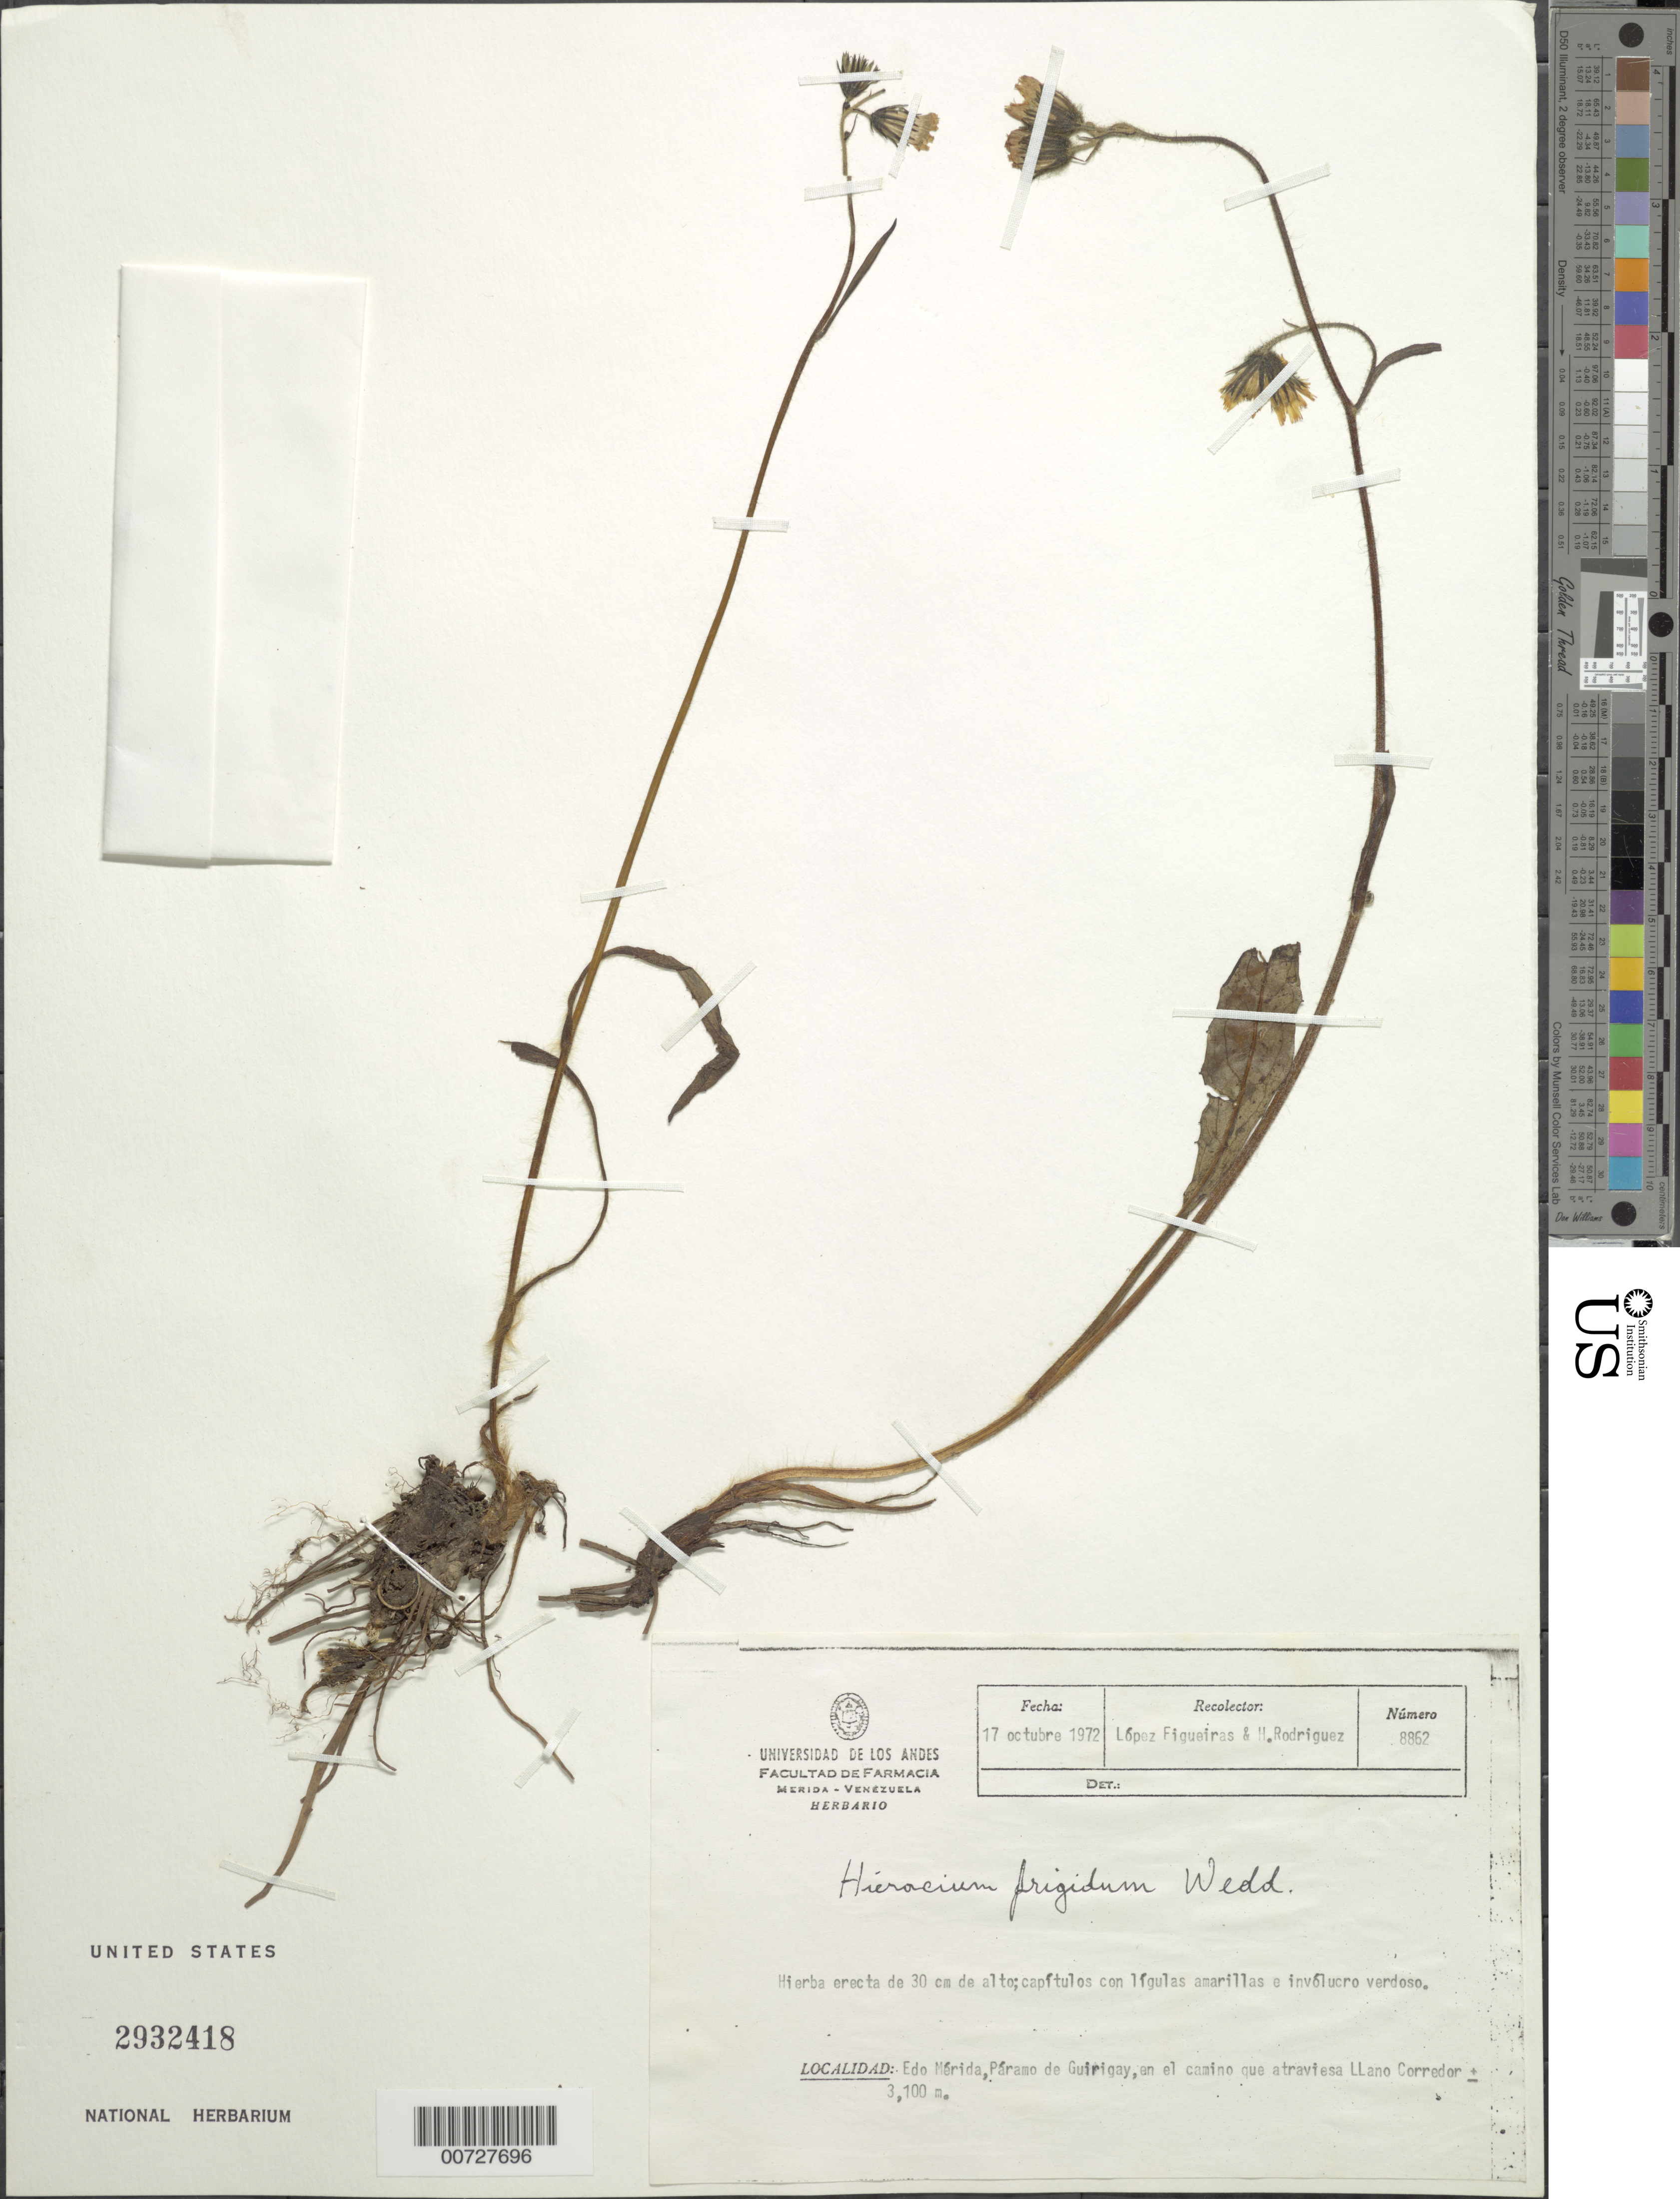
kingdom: Plantae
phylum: Tracheophyta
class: Magnoliopsida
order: Asterales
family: Asteraceae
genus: Hieracium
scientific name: Hieracium jubatum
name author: Fr.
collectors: M. López Figueiras & H. Rodriguez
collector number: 8862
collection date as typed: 17 Oct 1972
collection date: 1972-10-17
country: Venezuela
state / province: Mérida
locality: Páramo de Guirigay, en el camino que atraviesa Llano Corredor.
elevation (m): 3100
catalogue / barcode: US 2932418